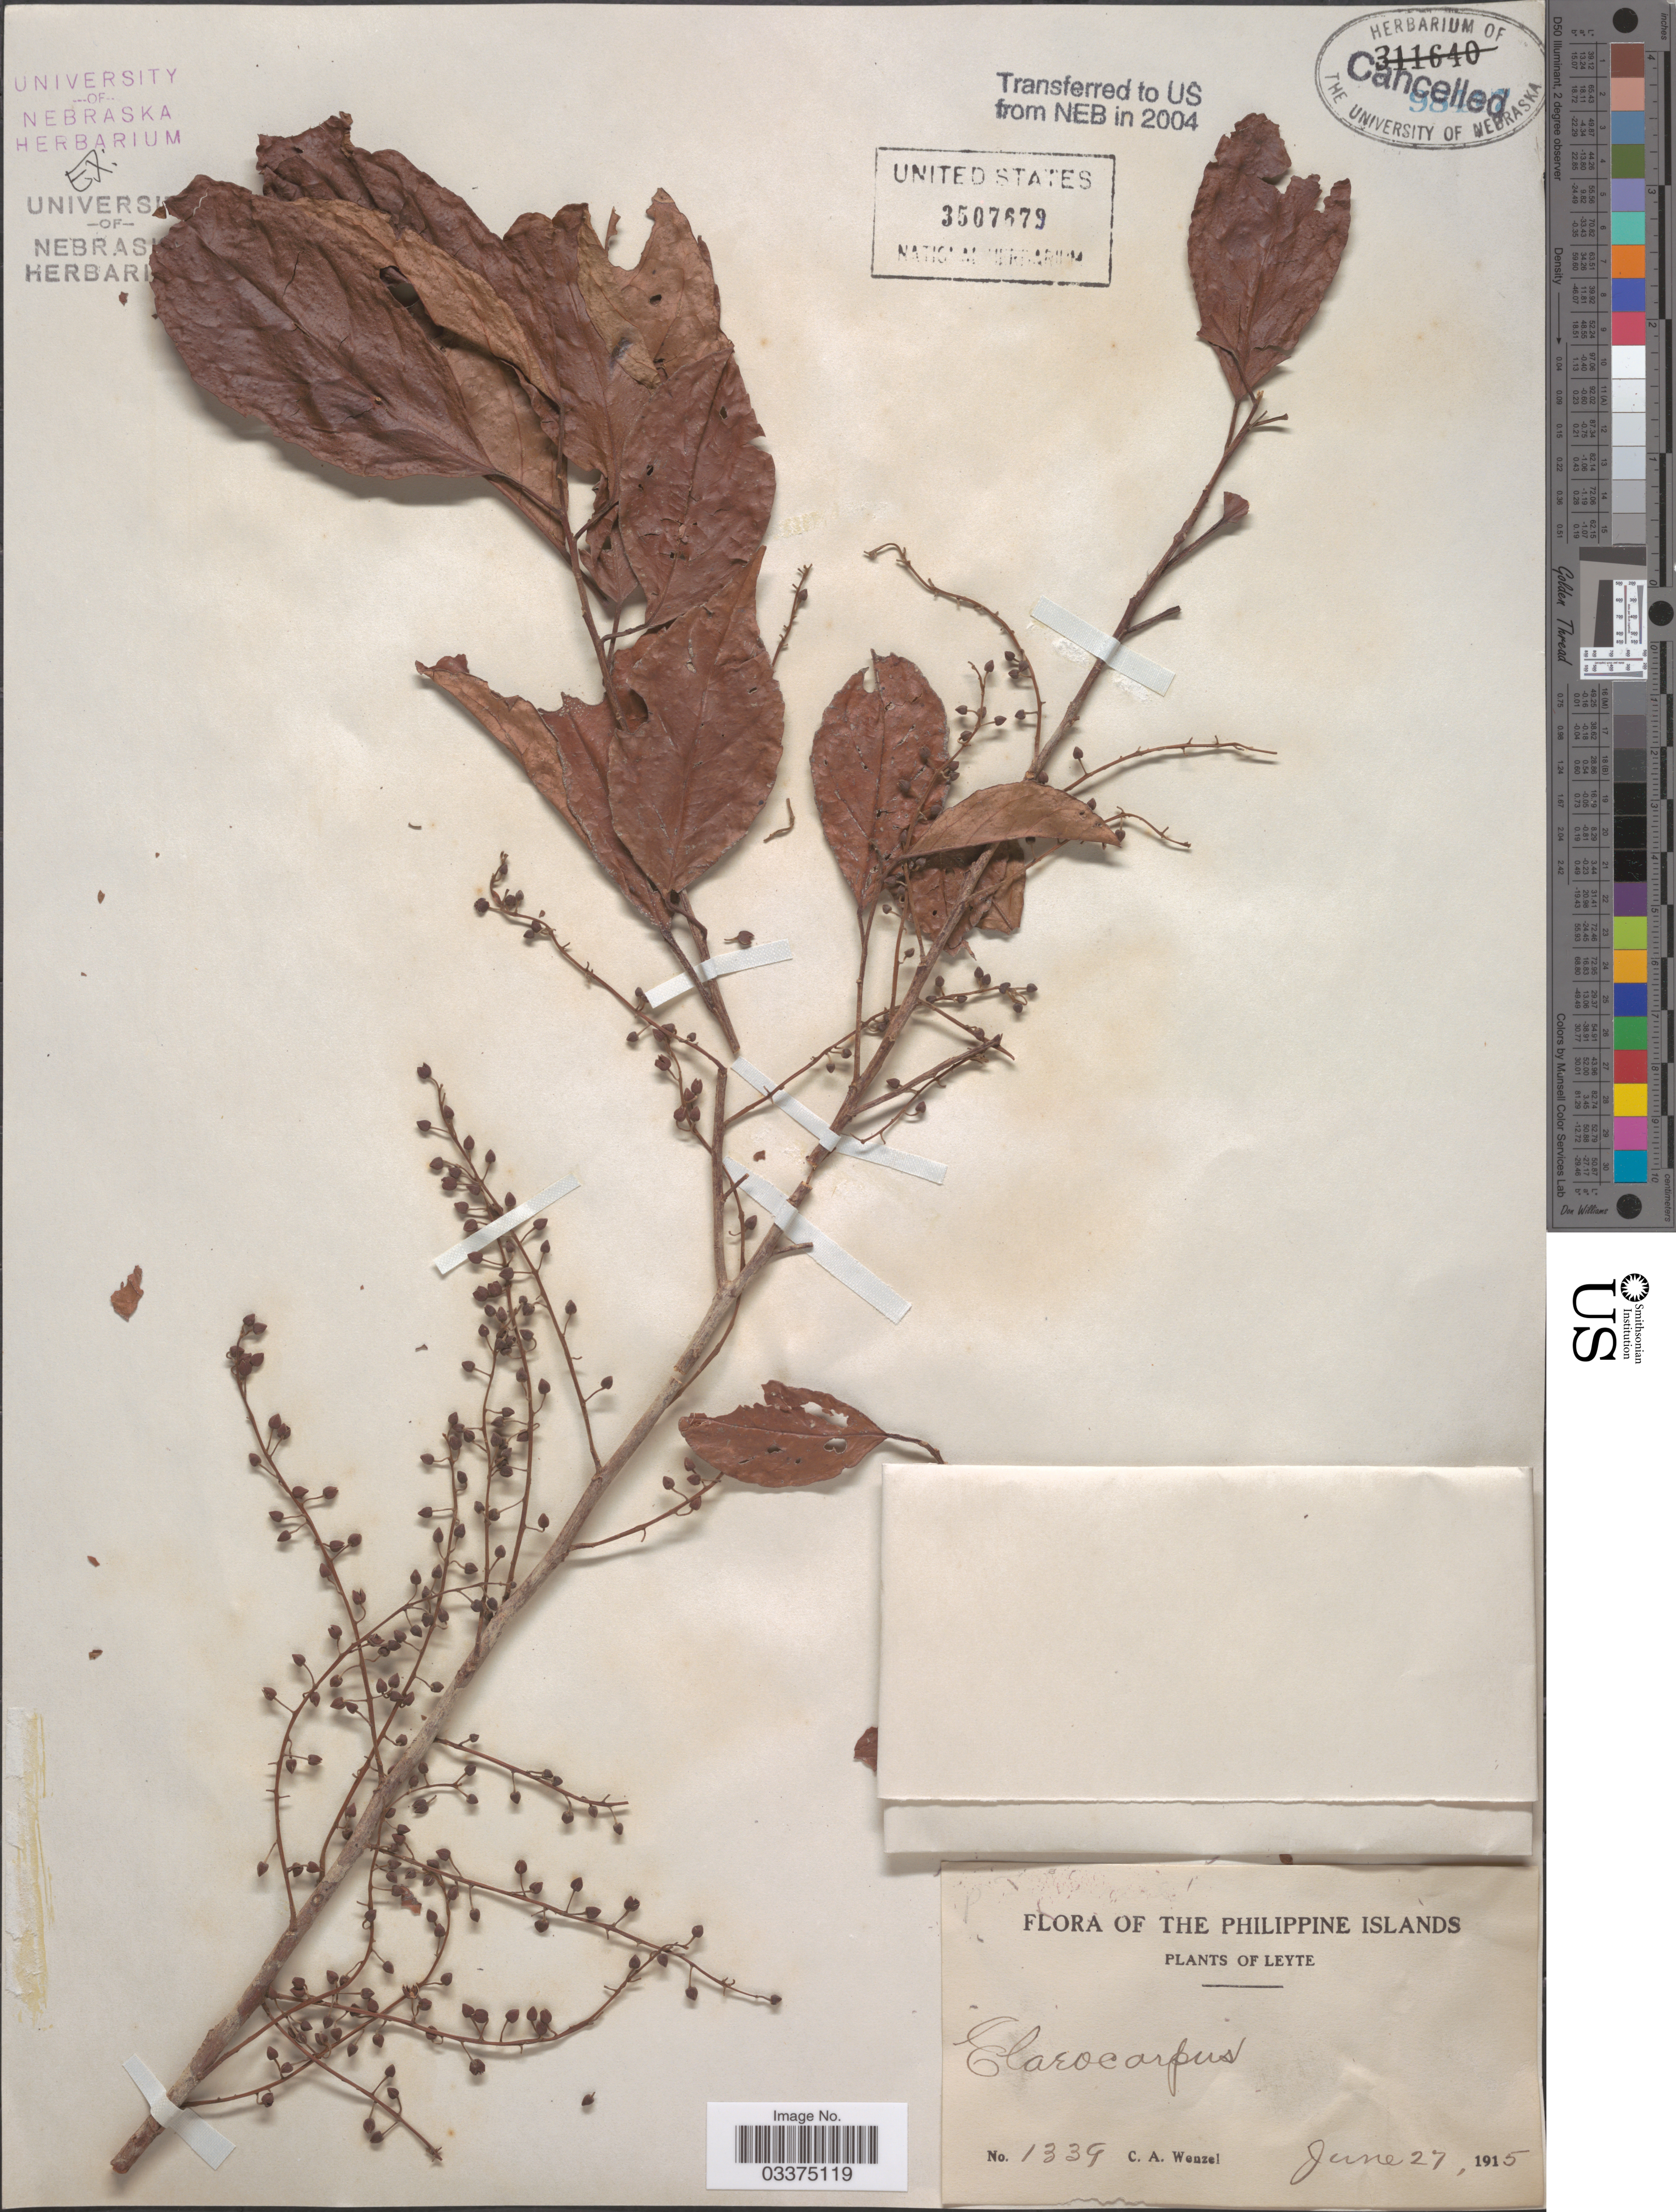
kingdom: Plantae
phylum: Tracheophyta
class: Magnoliopsida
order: Oxalidales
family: Elaeocarpaceae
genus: Elaeocarpus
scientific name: Elaeocarpus sp.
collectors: C. Wenzel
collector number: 1339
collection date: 1915-06-27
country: Philippines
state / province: Eastern Visayas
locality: Leyte.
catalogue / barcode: US 3507679